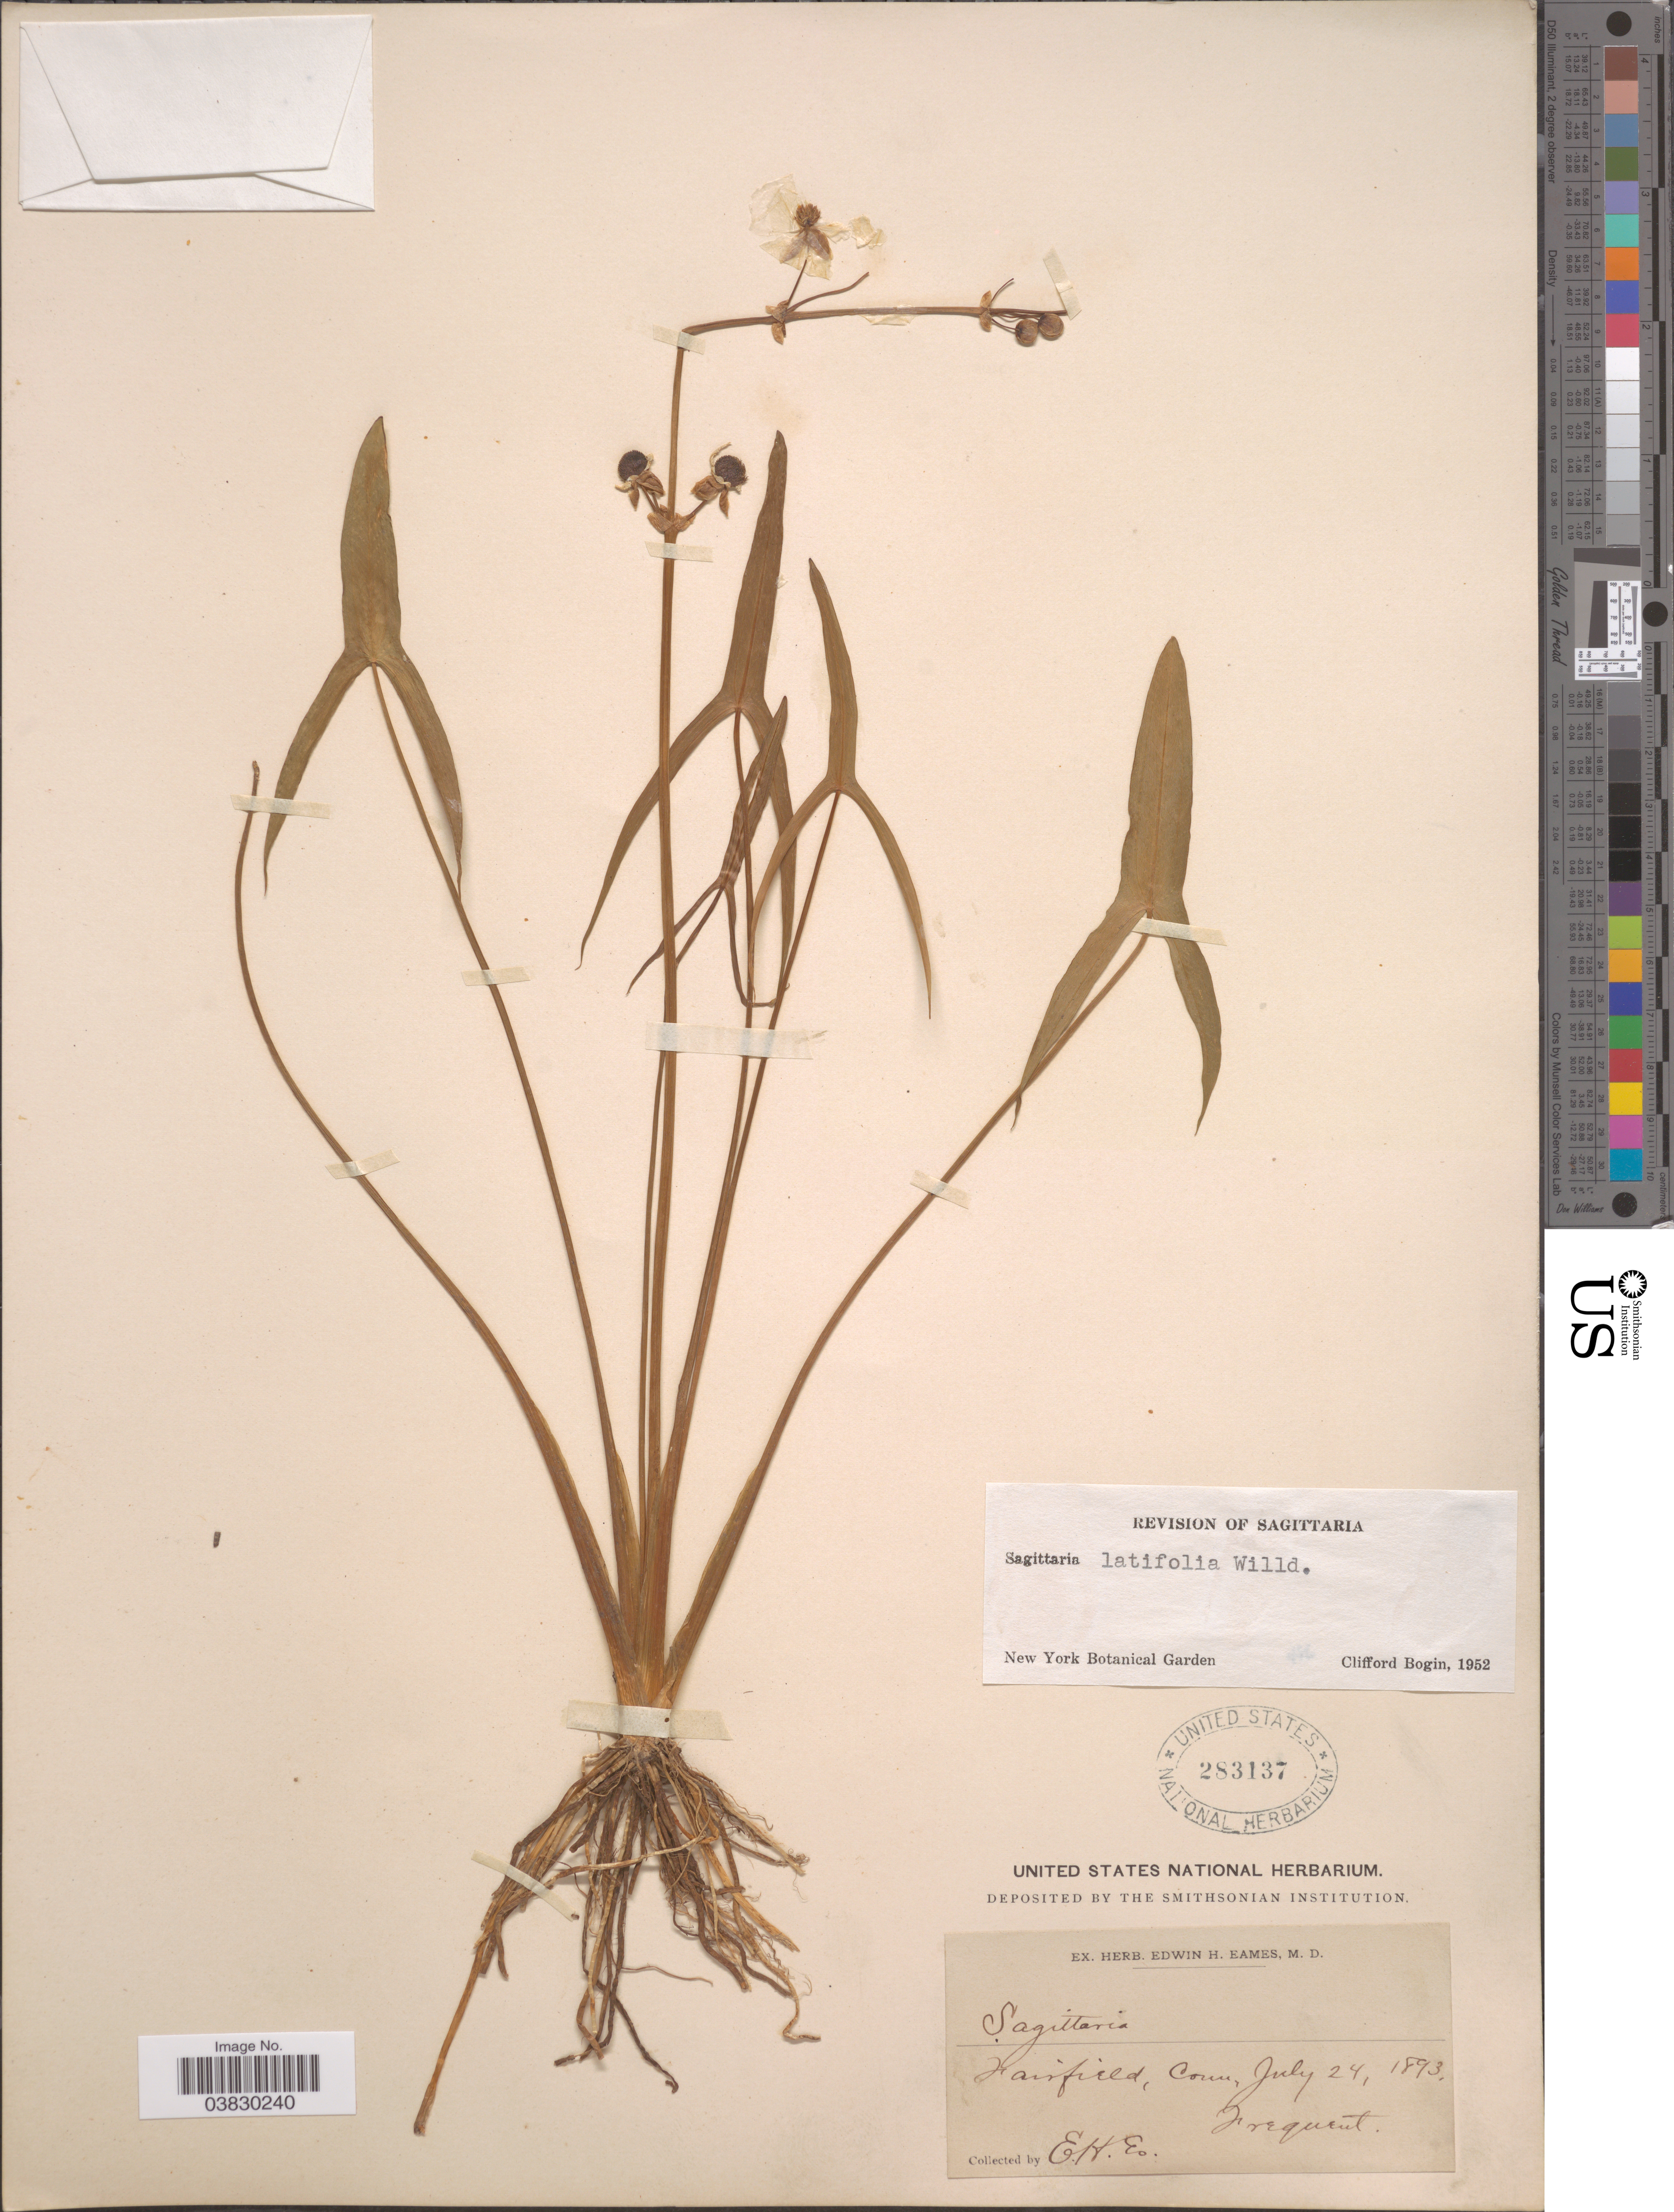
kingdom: Plantae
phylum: Tracheophyta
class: Liliopsida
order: Alismatales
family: Alismataceae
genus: Sagittaria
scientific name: Sagittaria latifolia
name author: Willd.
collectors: E. H. Eames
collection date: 1893-07-24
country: United States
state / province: Connecticut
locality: Fairfield.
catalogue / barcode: US 283137